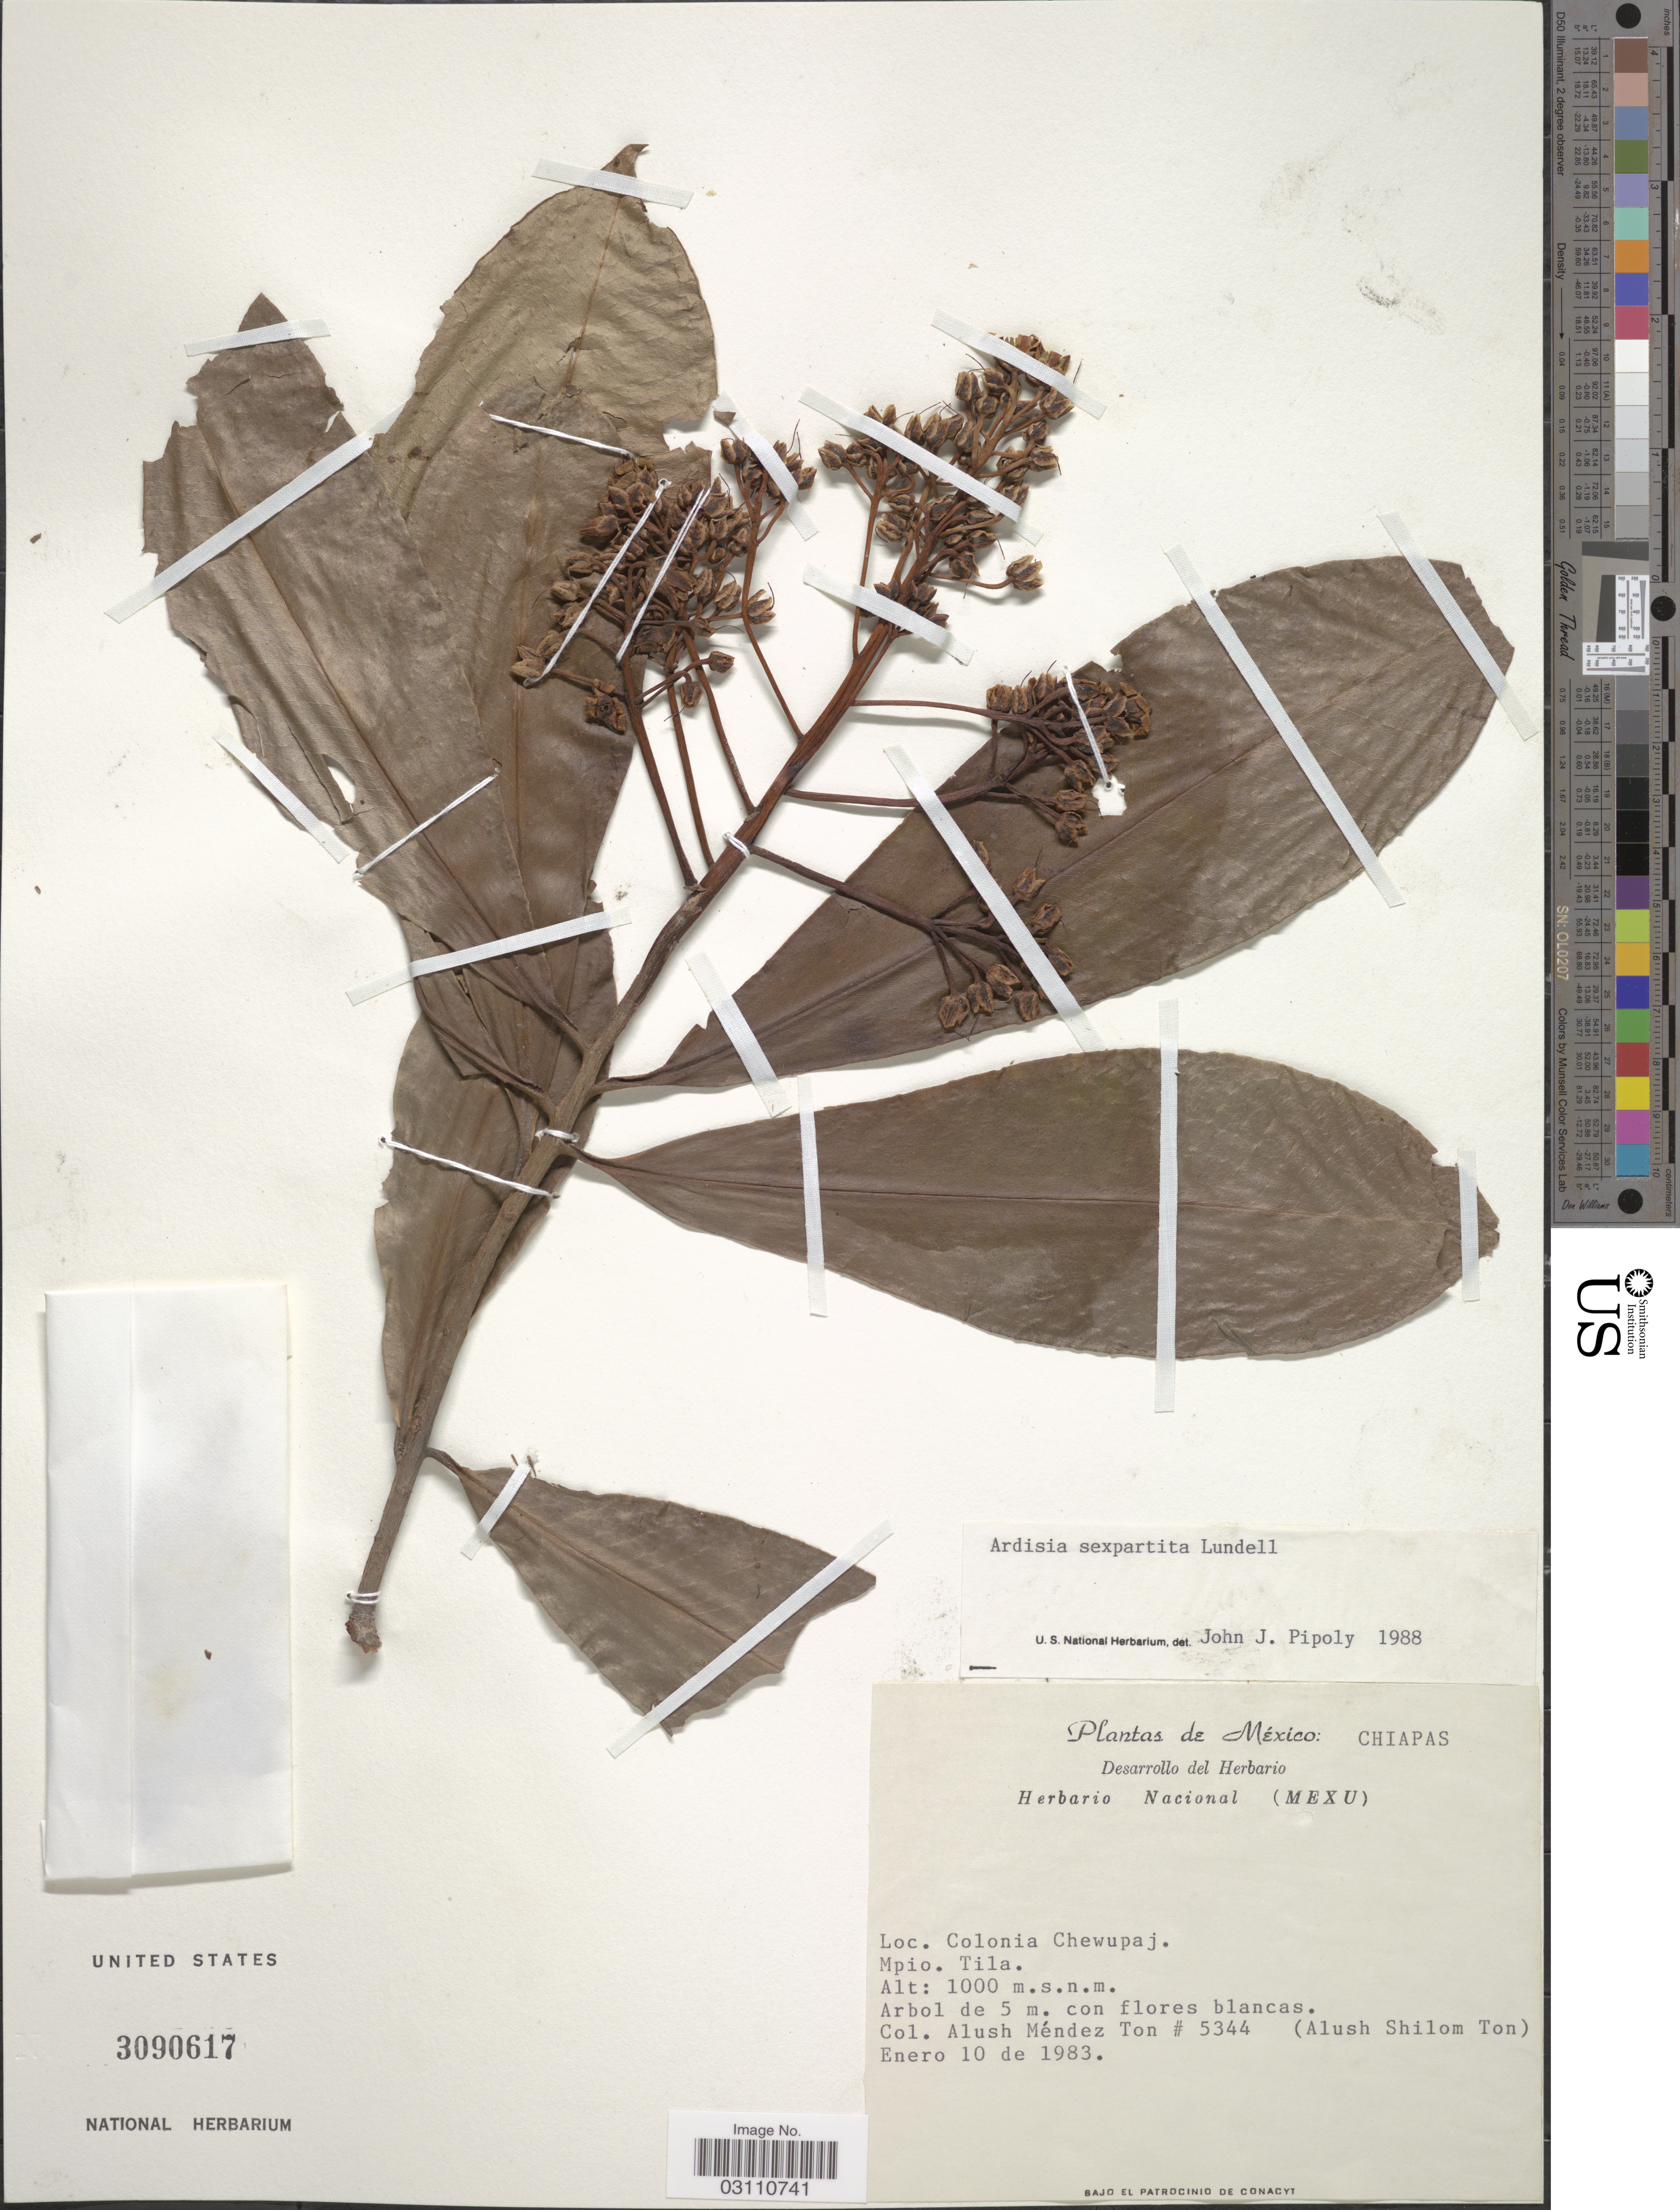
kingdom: Plantae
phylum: Tracheophyta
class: Magnoliopsida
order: Ericales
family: Primulaceae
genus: Ardisia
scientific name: Ardisia sexpartita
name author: Lundell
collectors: A. M. Ton & A. S. Ton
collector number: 5344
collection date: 1983-01-10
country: Mexico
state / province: Chiapas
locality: Colonia Chewupaj, Mpio. Tila.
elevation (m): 1000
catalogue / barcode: US 3090617